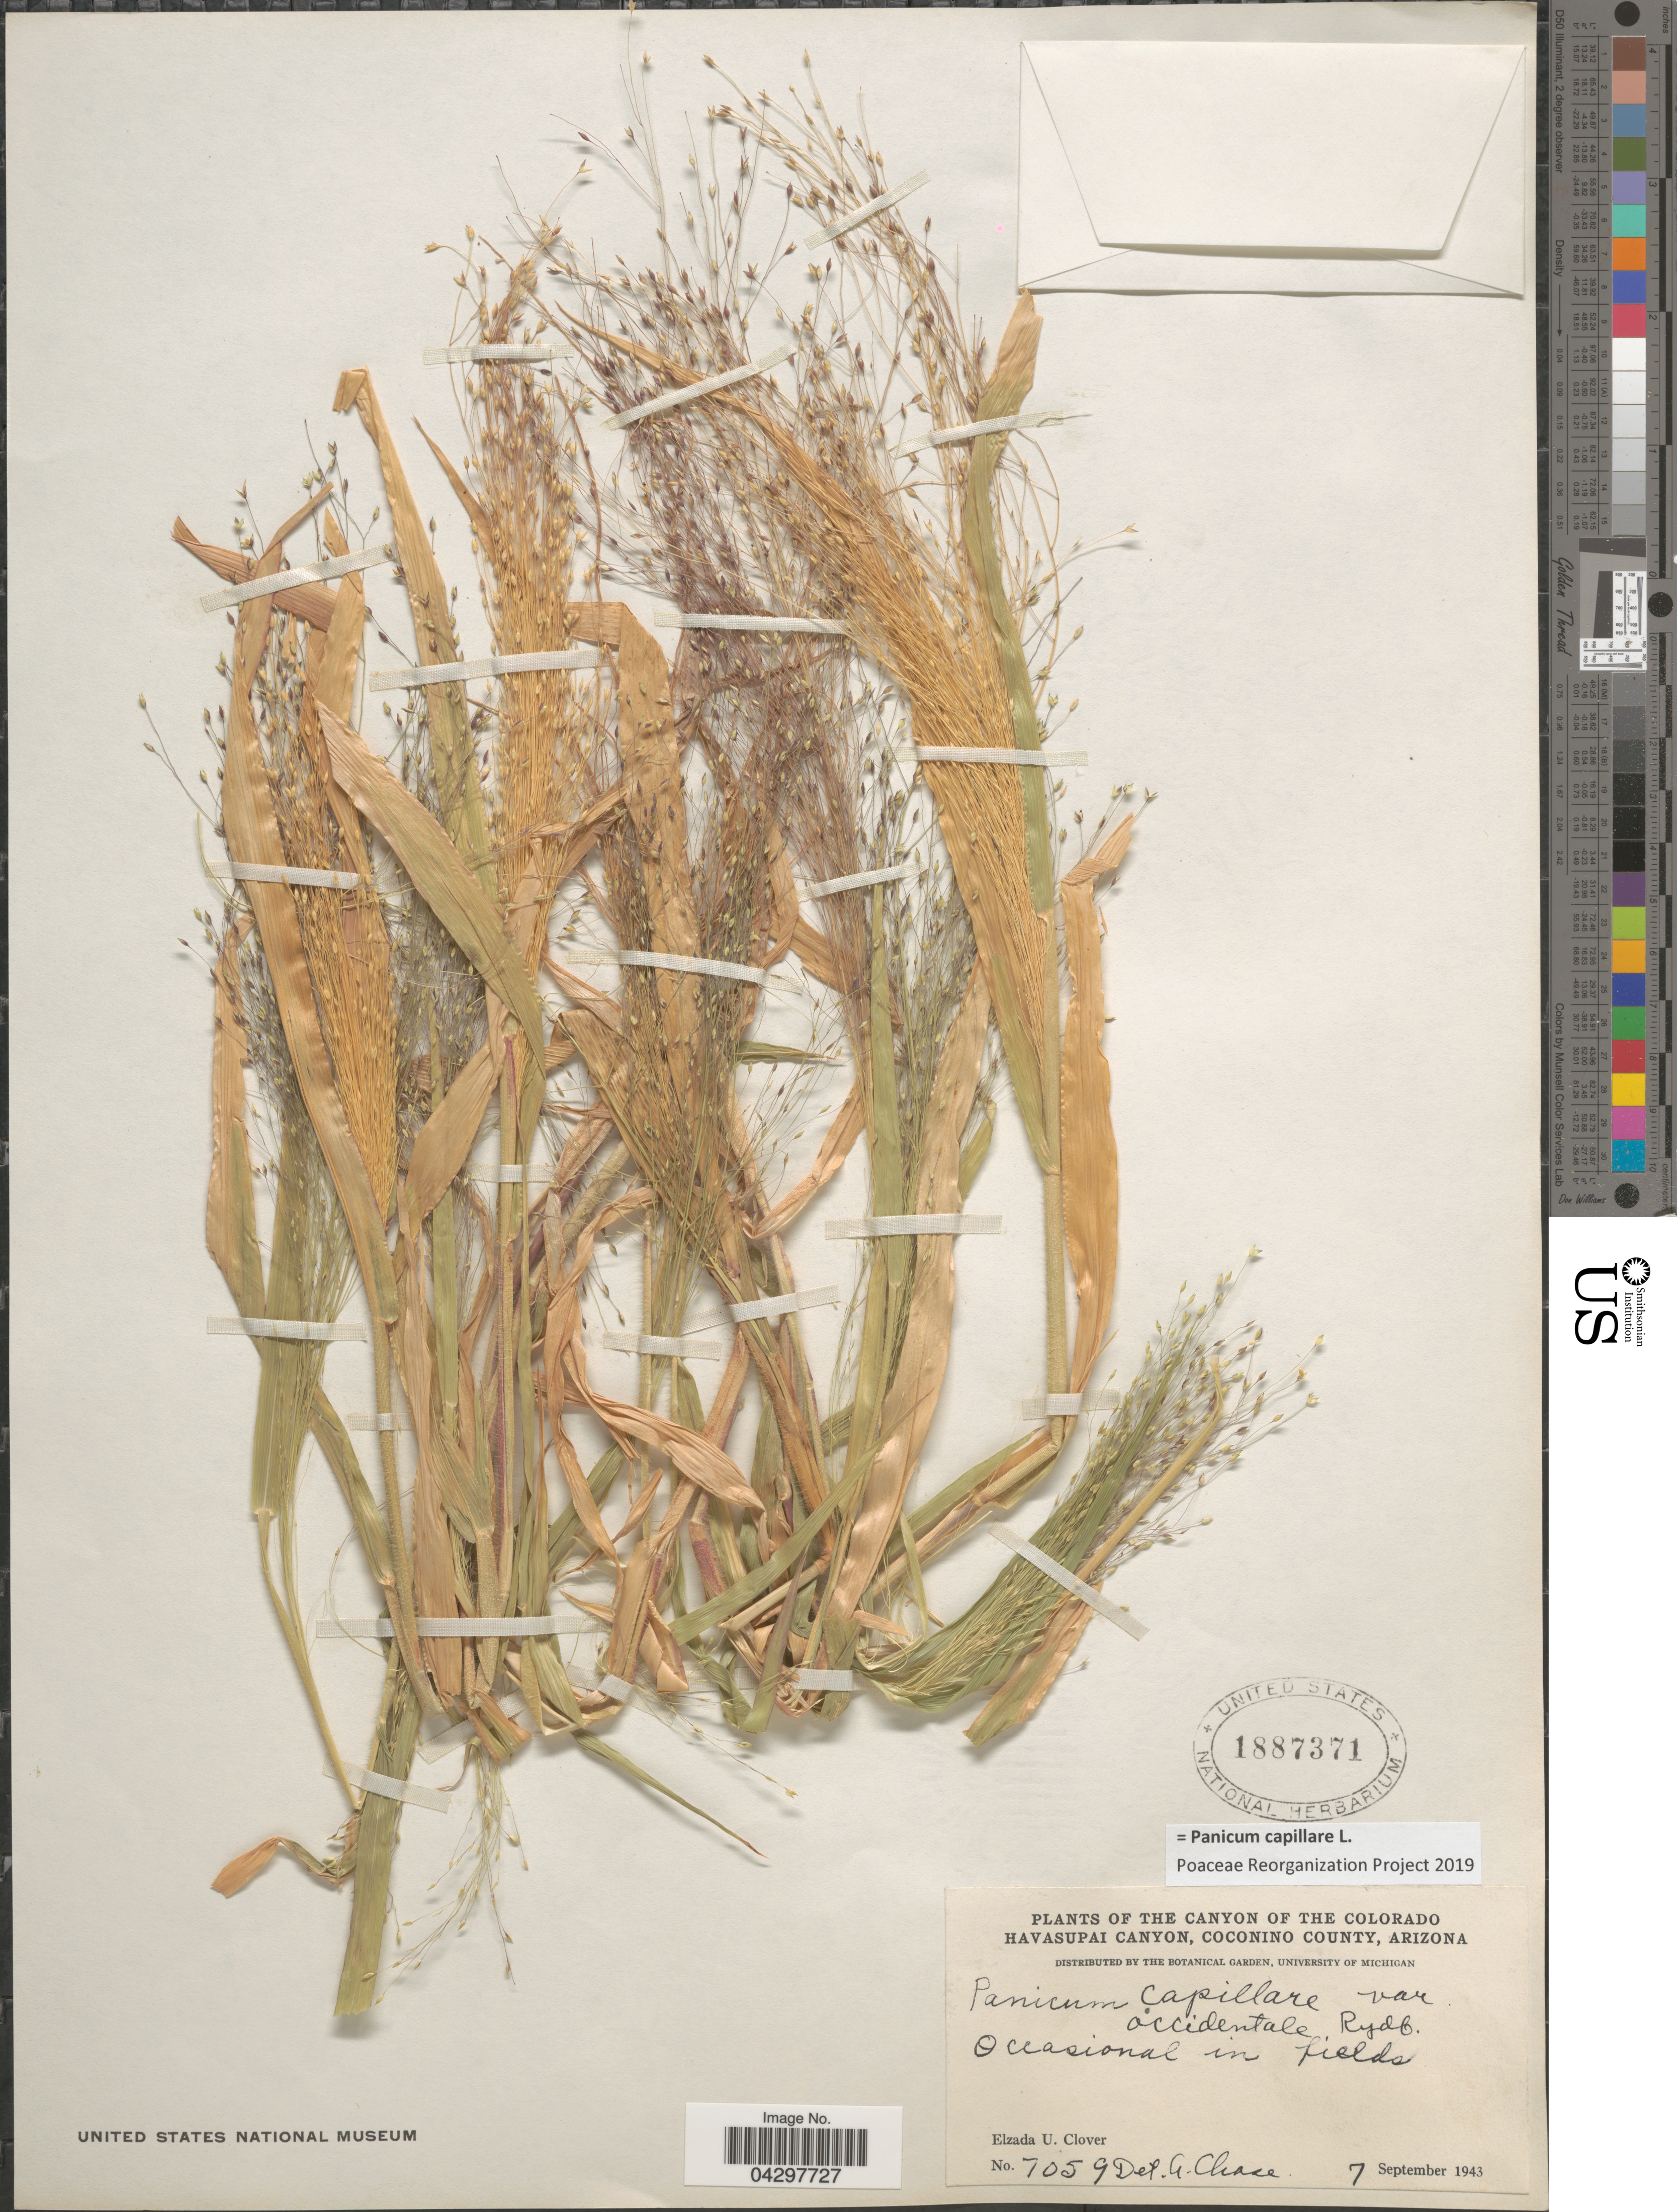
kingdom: Plantae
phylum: Tracheophyta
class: Liliopsida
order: Poales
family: Poaceae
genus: Panicum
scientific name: Panicum capillare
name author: L.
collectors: E. U. Clover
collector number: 705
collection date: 1943-09-07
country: United States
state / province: Arizona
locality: The Canyon Of The Colorado Havasupai Canyon, Coconino County.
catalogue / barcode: US 1887371